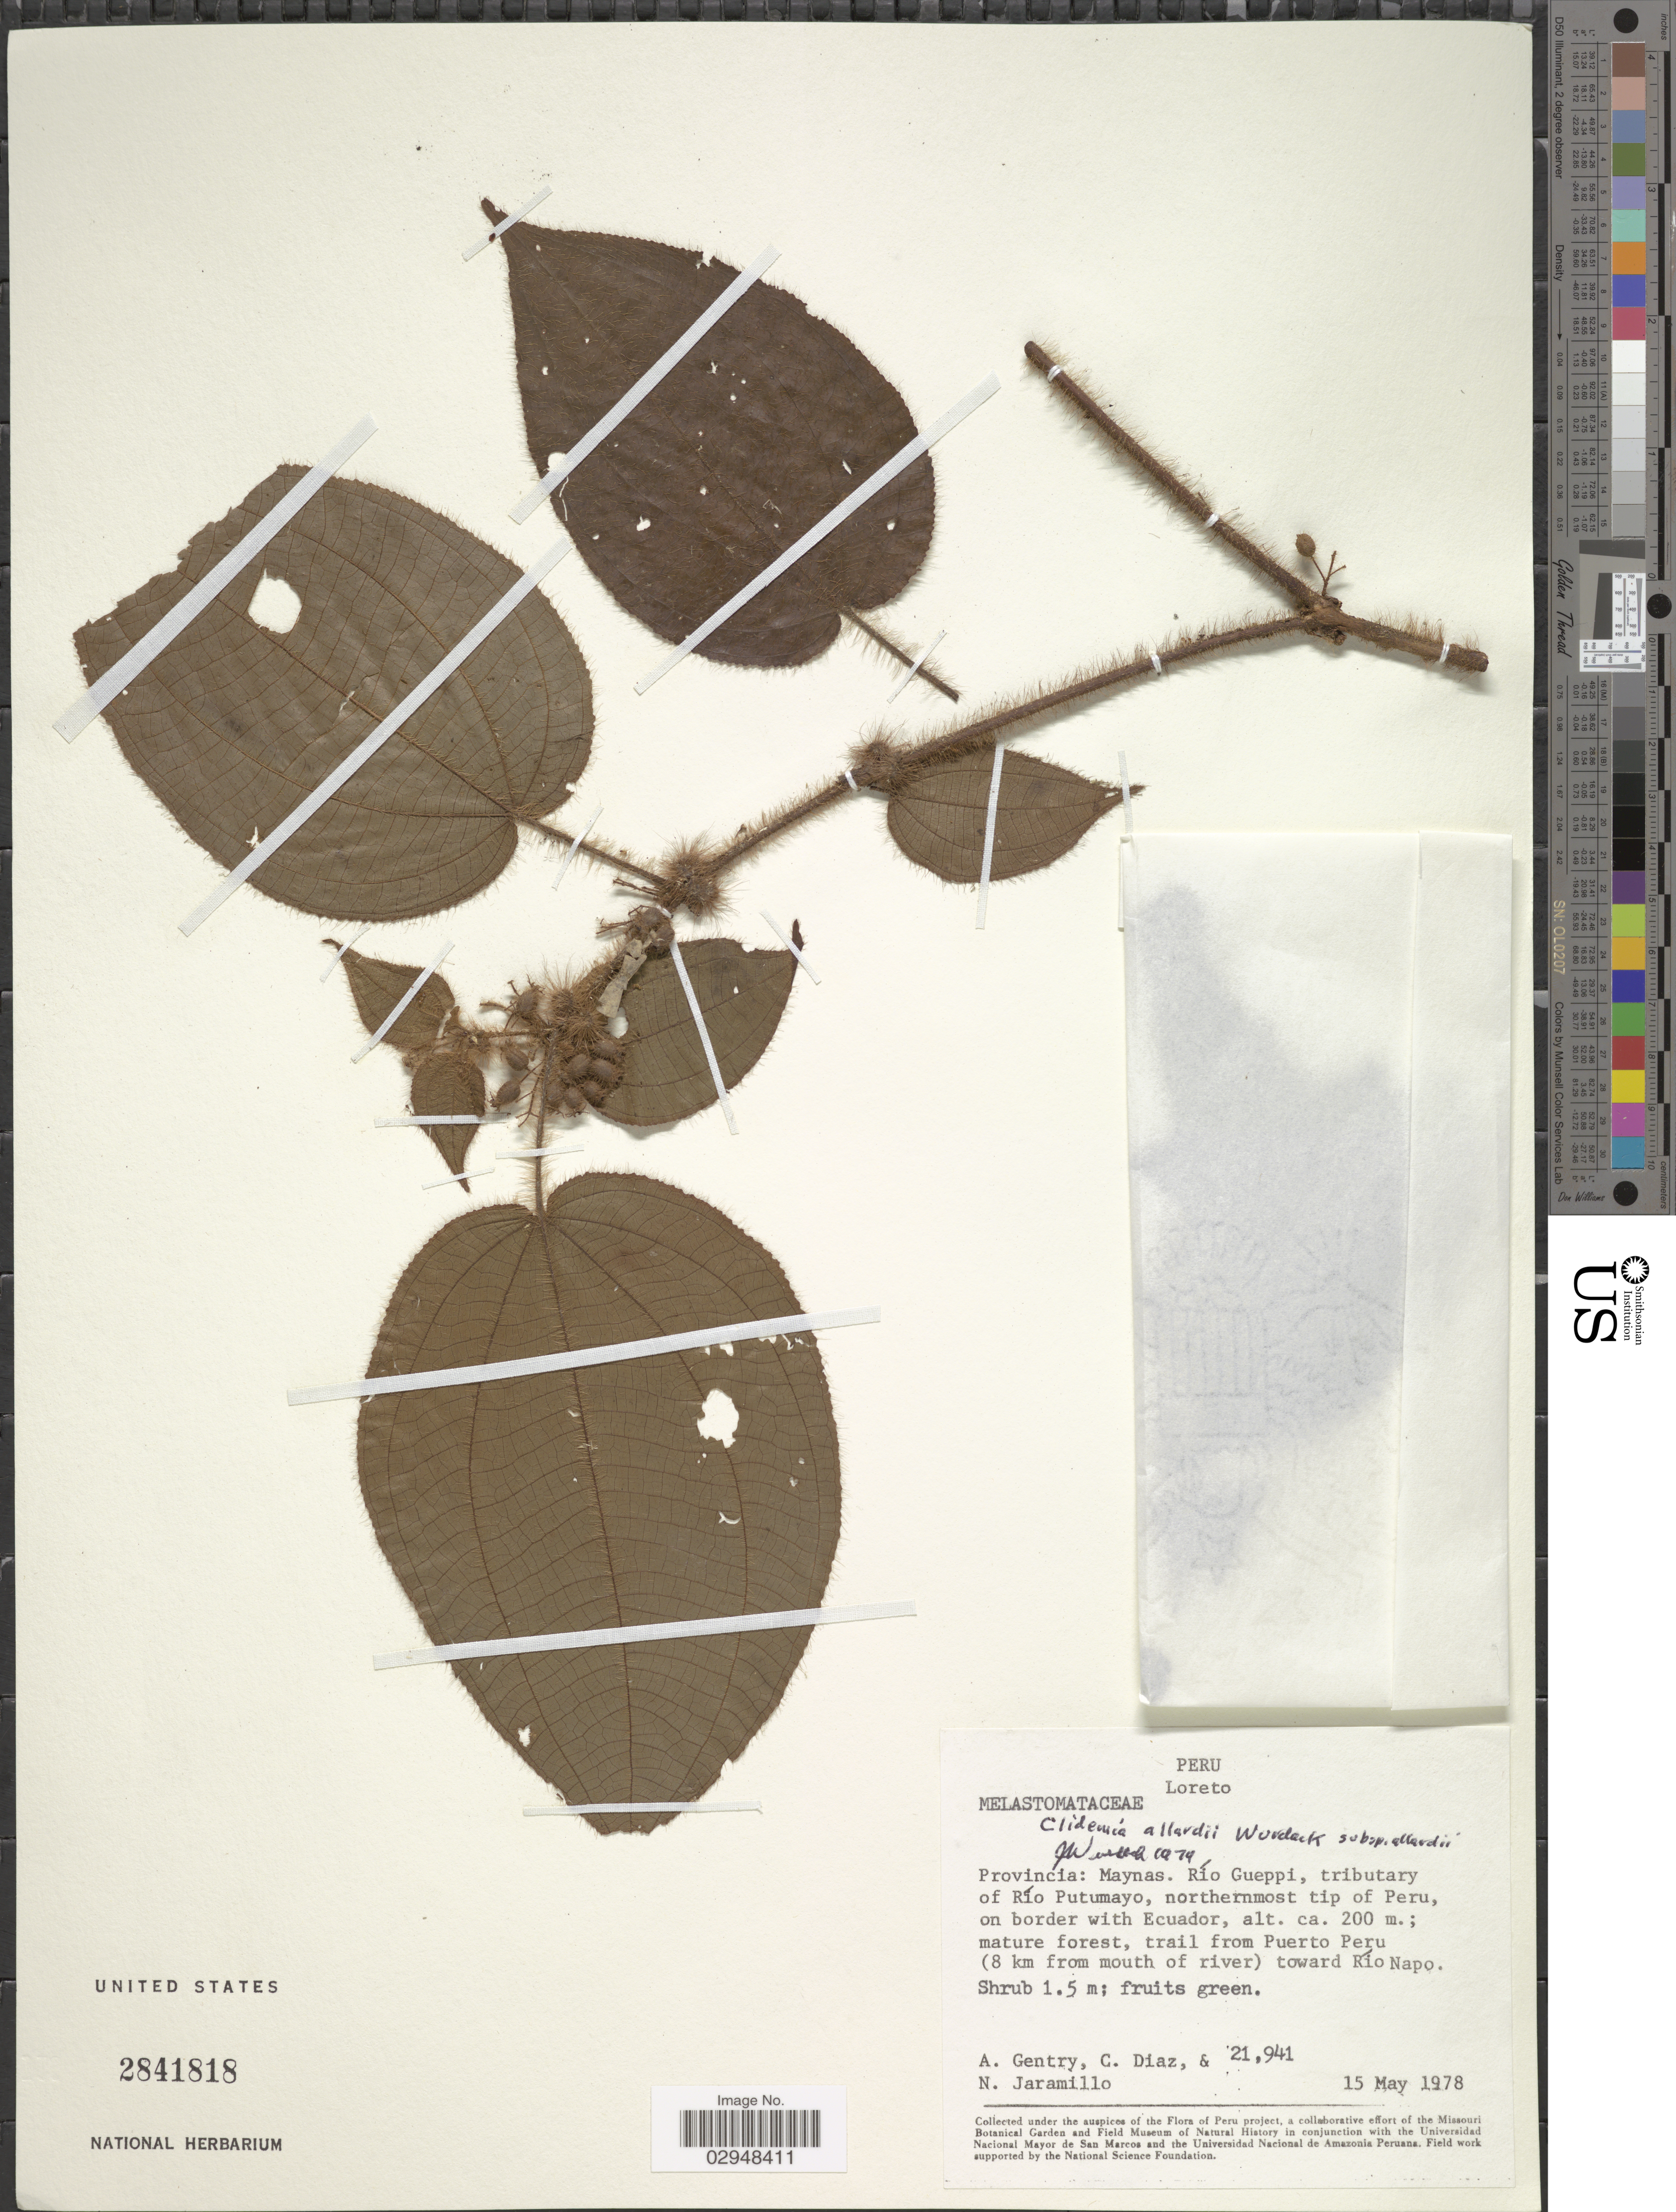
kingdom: Plantae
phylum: Tracheophyta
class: Magnoliopsida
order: Myrtales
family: Melastomataceae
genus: Clidemia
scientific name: Clidemia allardii subsp. allardii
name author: Wurdack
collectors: A. H. Gentry, C. Díaz & N. Jaramillo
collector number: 21941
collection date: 1978-05-15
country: Peru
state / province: Loreto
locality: Provincia Maynas, Río Gueppi, tributary of Río Putumayo, northernmost tip of Peru, on border with Ecuador, mature forest, trail from Puerto Peru (8 km from mouth of river) toward Río Napo.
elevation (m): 200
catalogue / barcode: US 2841818